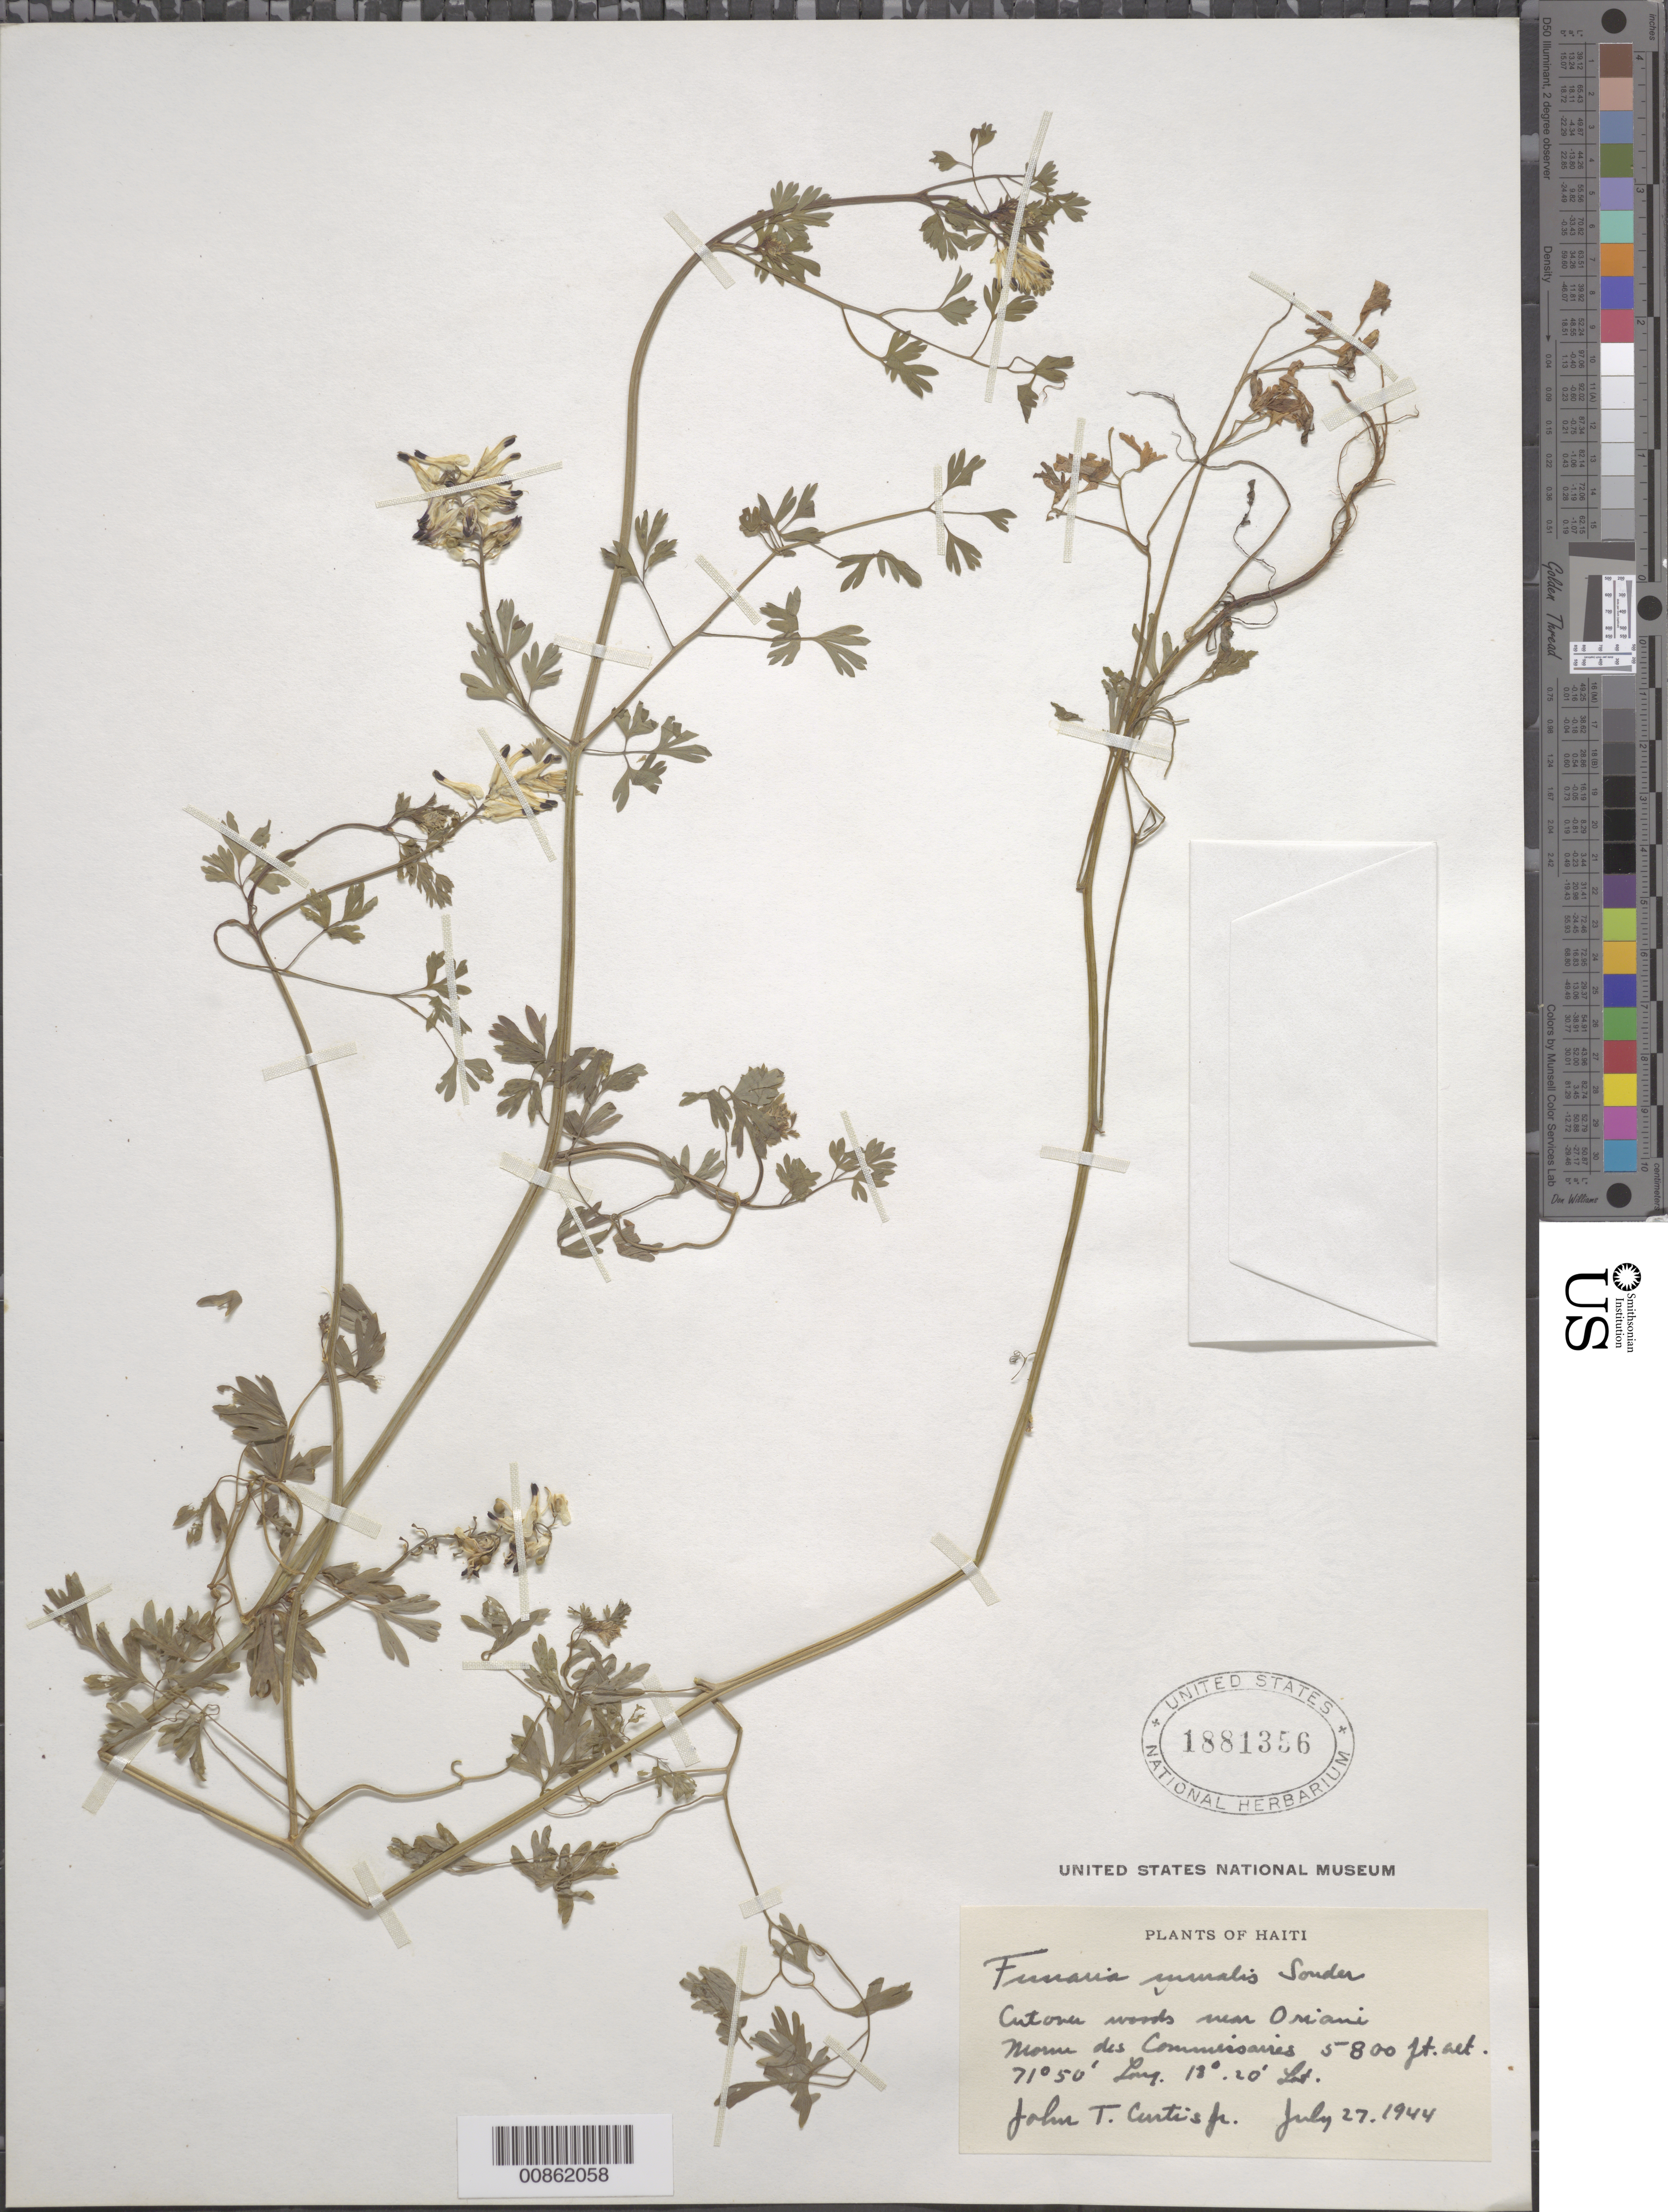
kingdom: Plantae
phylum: Tracheophyta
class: Magnoliopsida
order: Ranunculales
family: Papaveraceae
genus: Fumaria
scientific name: Fumaria muralis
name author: Sond. ex W.D.J. Koch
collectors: J. Curtis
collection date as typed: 27 Jul 1944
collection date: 1944-07-27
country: Haiti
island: Hispaniola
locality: Cut over woods near Oriani. Morne des Commissaires.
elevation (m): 1768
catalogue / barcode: US 1881356